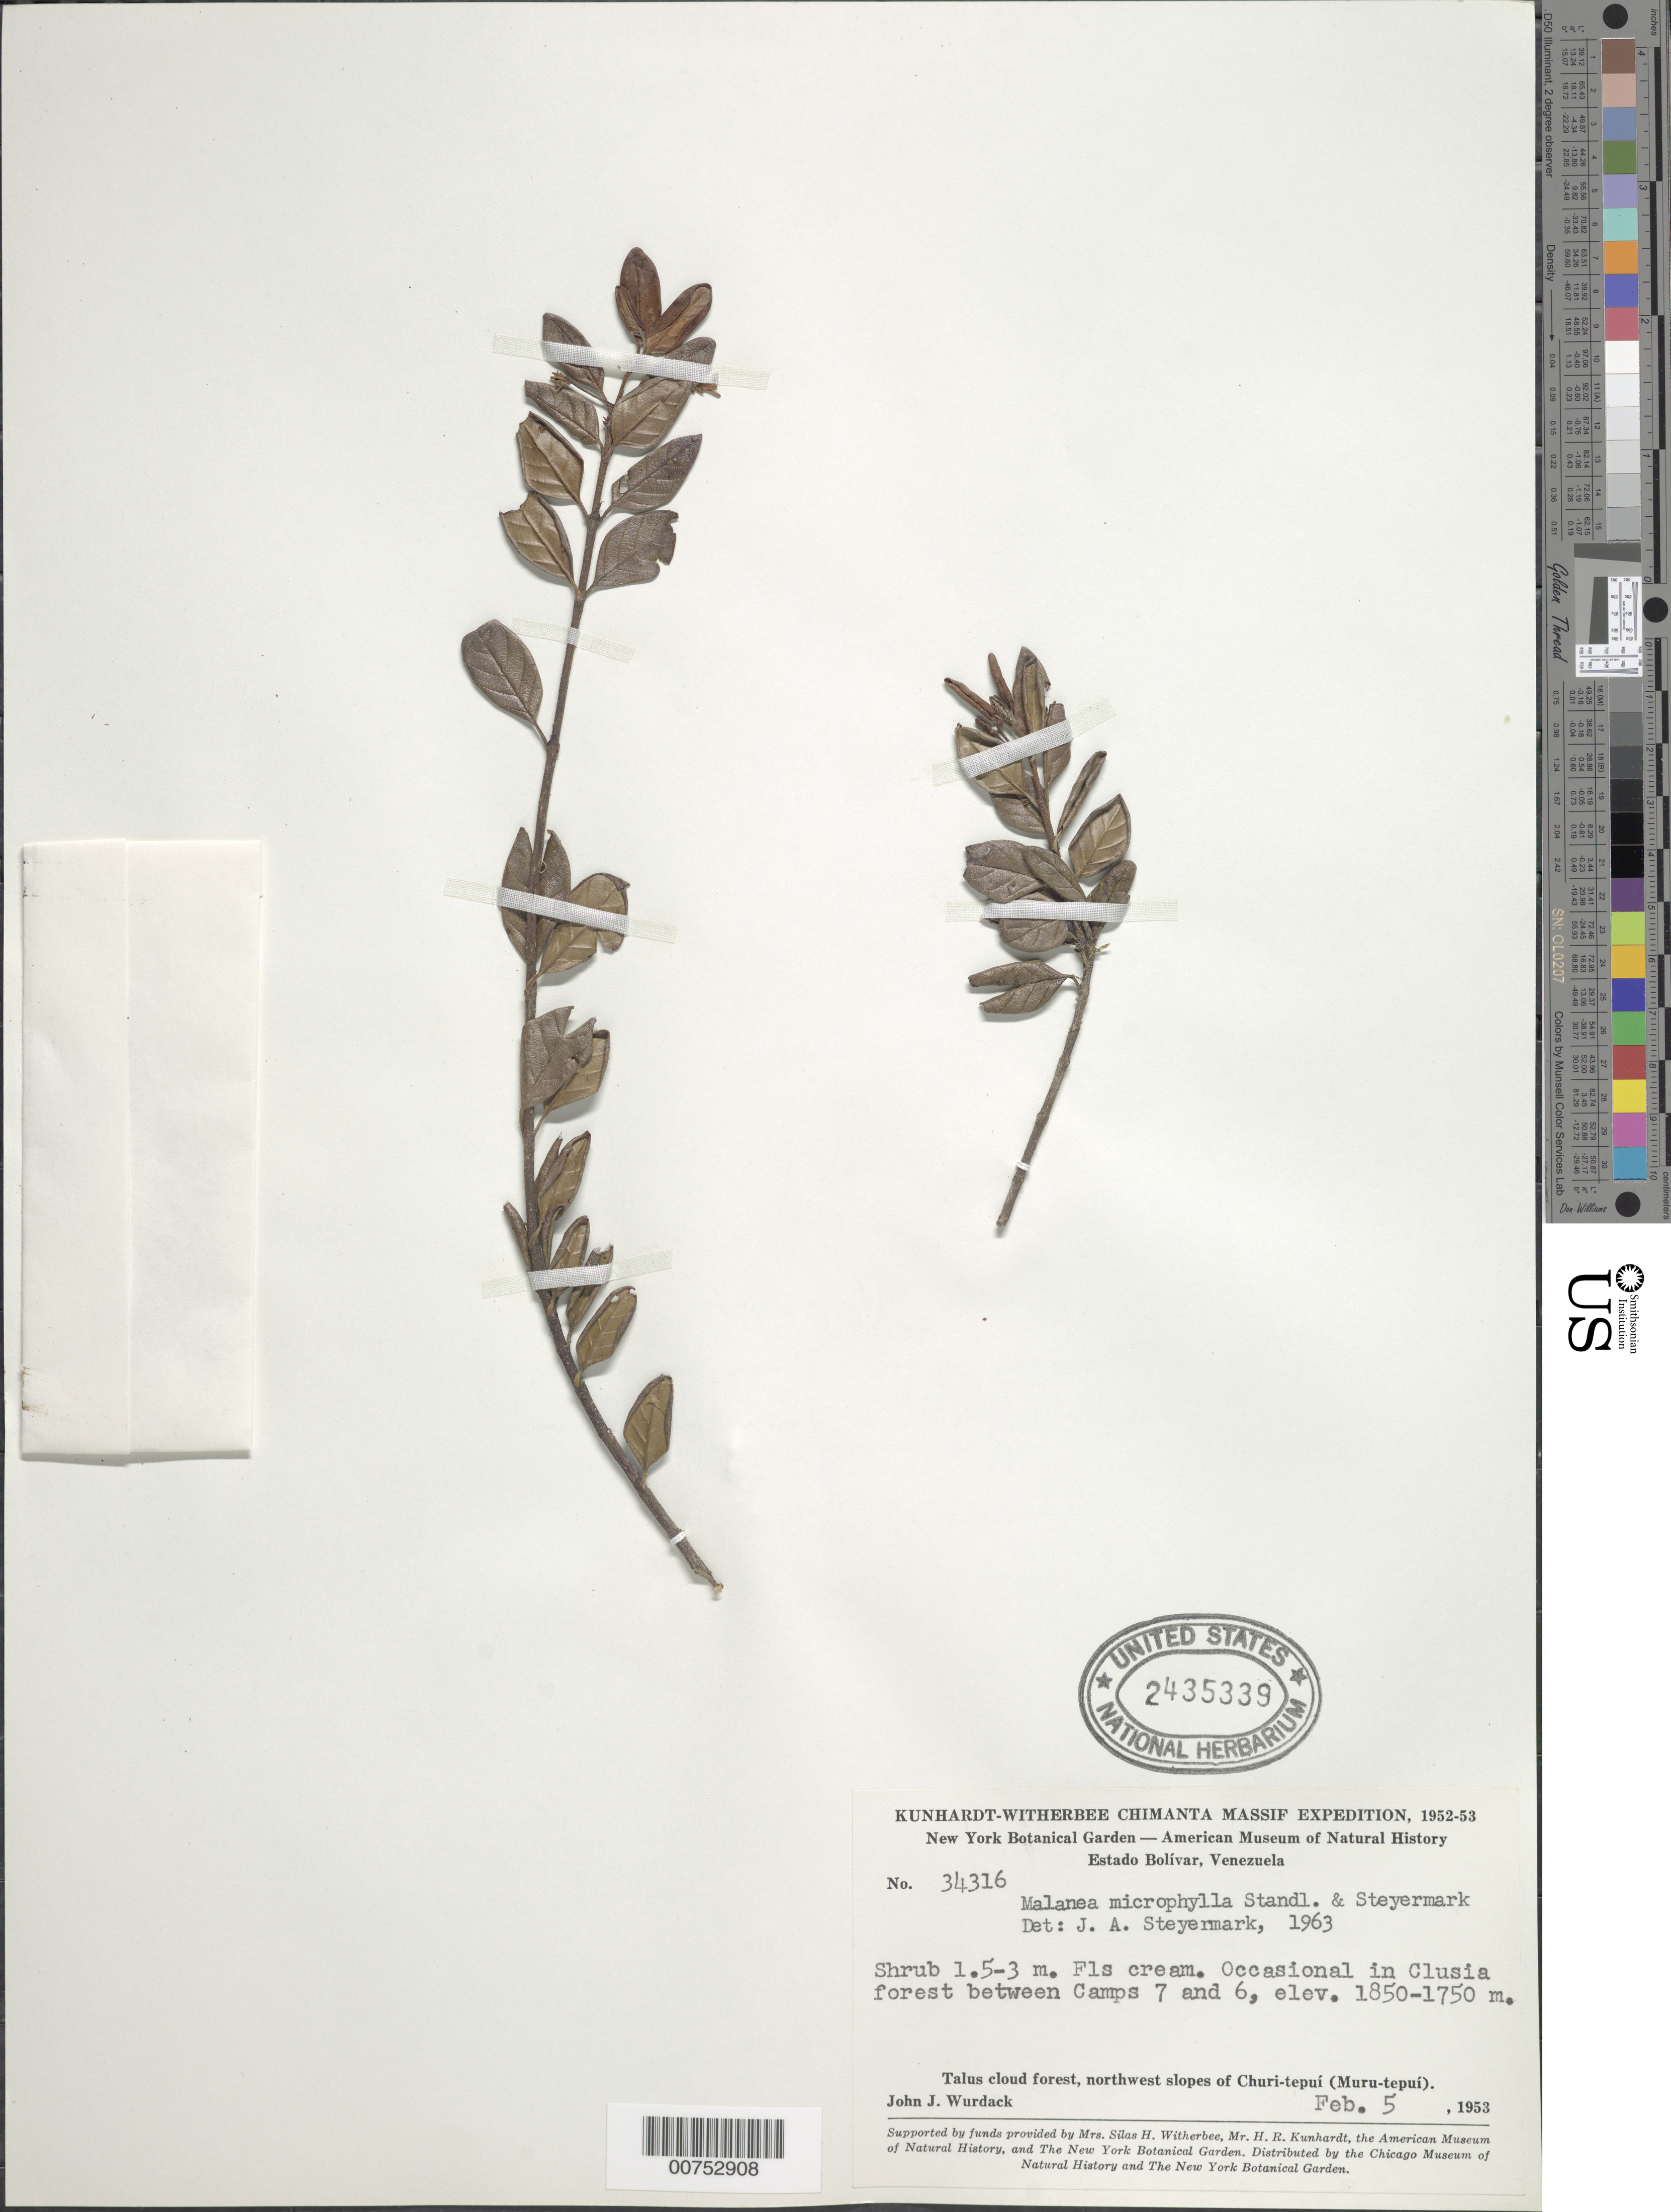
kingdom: Plantae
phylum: Tracheophyta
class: Magnoliopsida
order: Gentianales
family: Rubiaceae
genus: Malanea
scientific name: Malanea microphylla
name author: Standl. & Steyerm.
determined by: Steyermark, Julian A., (VEN)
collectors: J. J. Wurdack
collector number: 34316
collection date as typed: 5-Feb-53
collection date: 1953-02-05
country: Venezuela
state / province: Bolívar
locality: Churi-tepuí (Muru-tepuí), NW of; between Camps 7-6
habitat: Talus cloud forest, in Clusia forest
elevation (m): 1850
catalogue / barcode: US 2435339